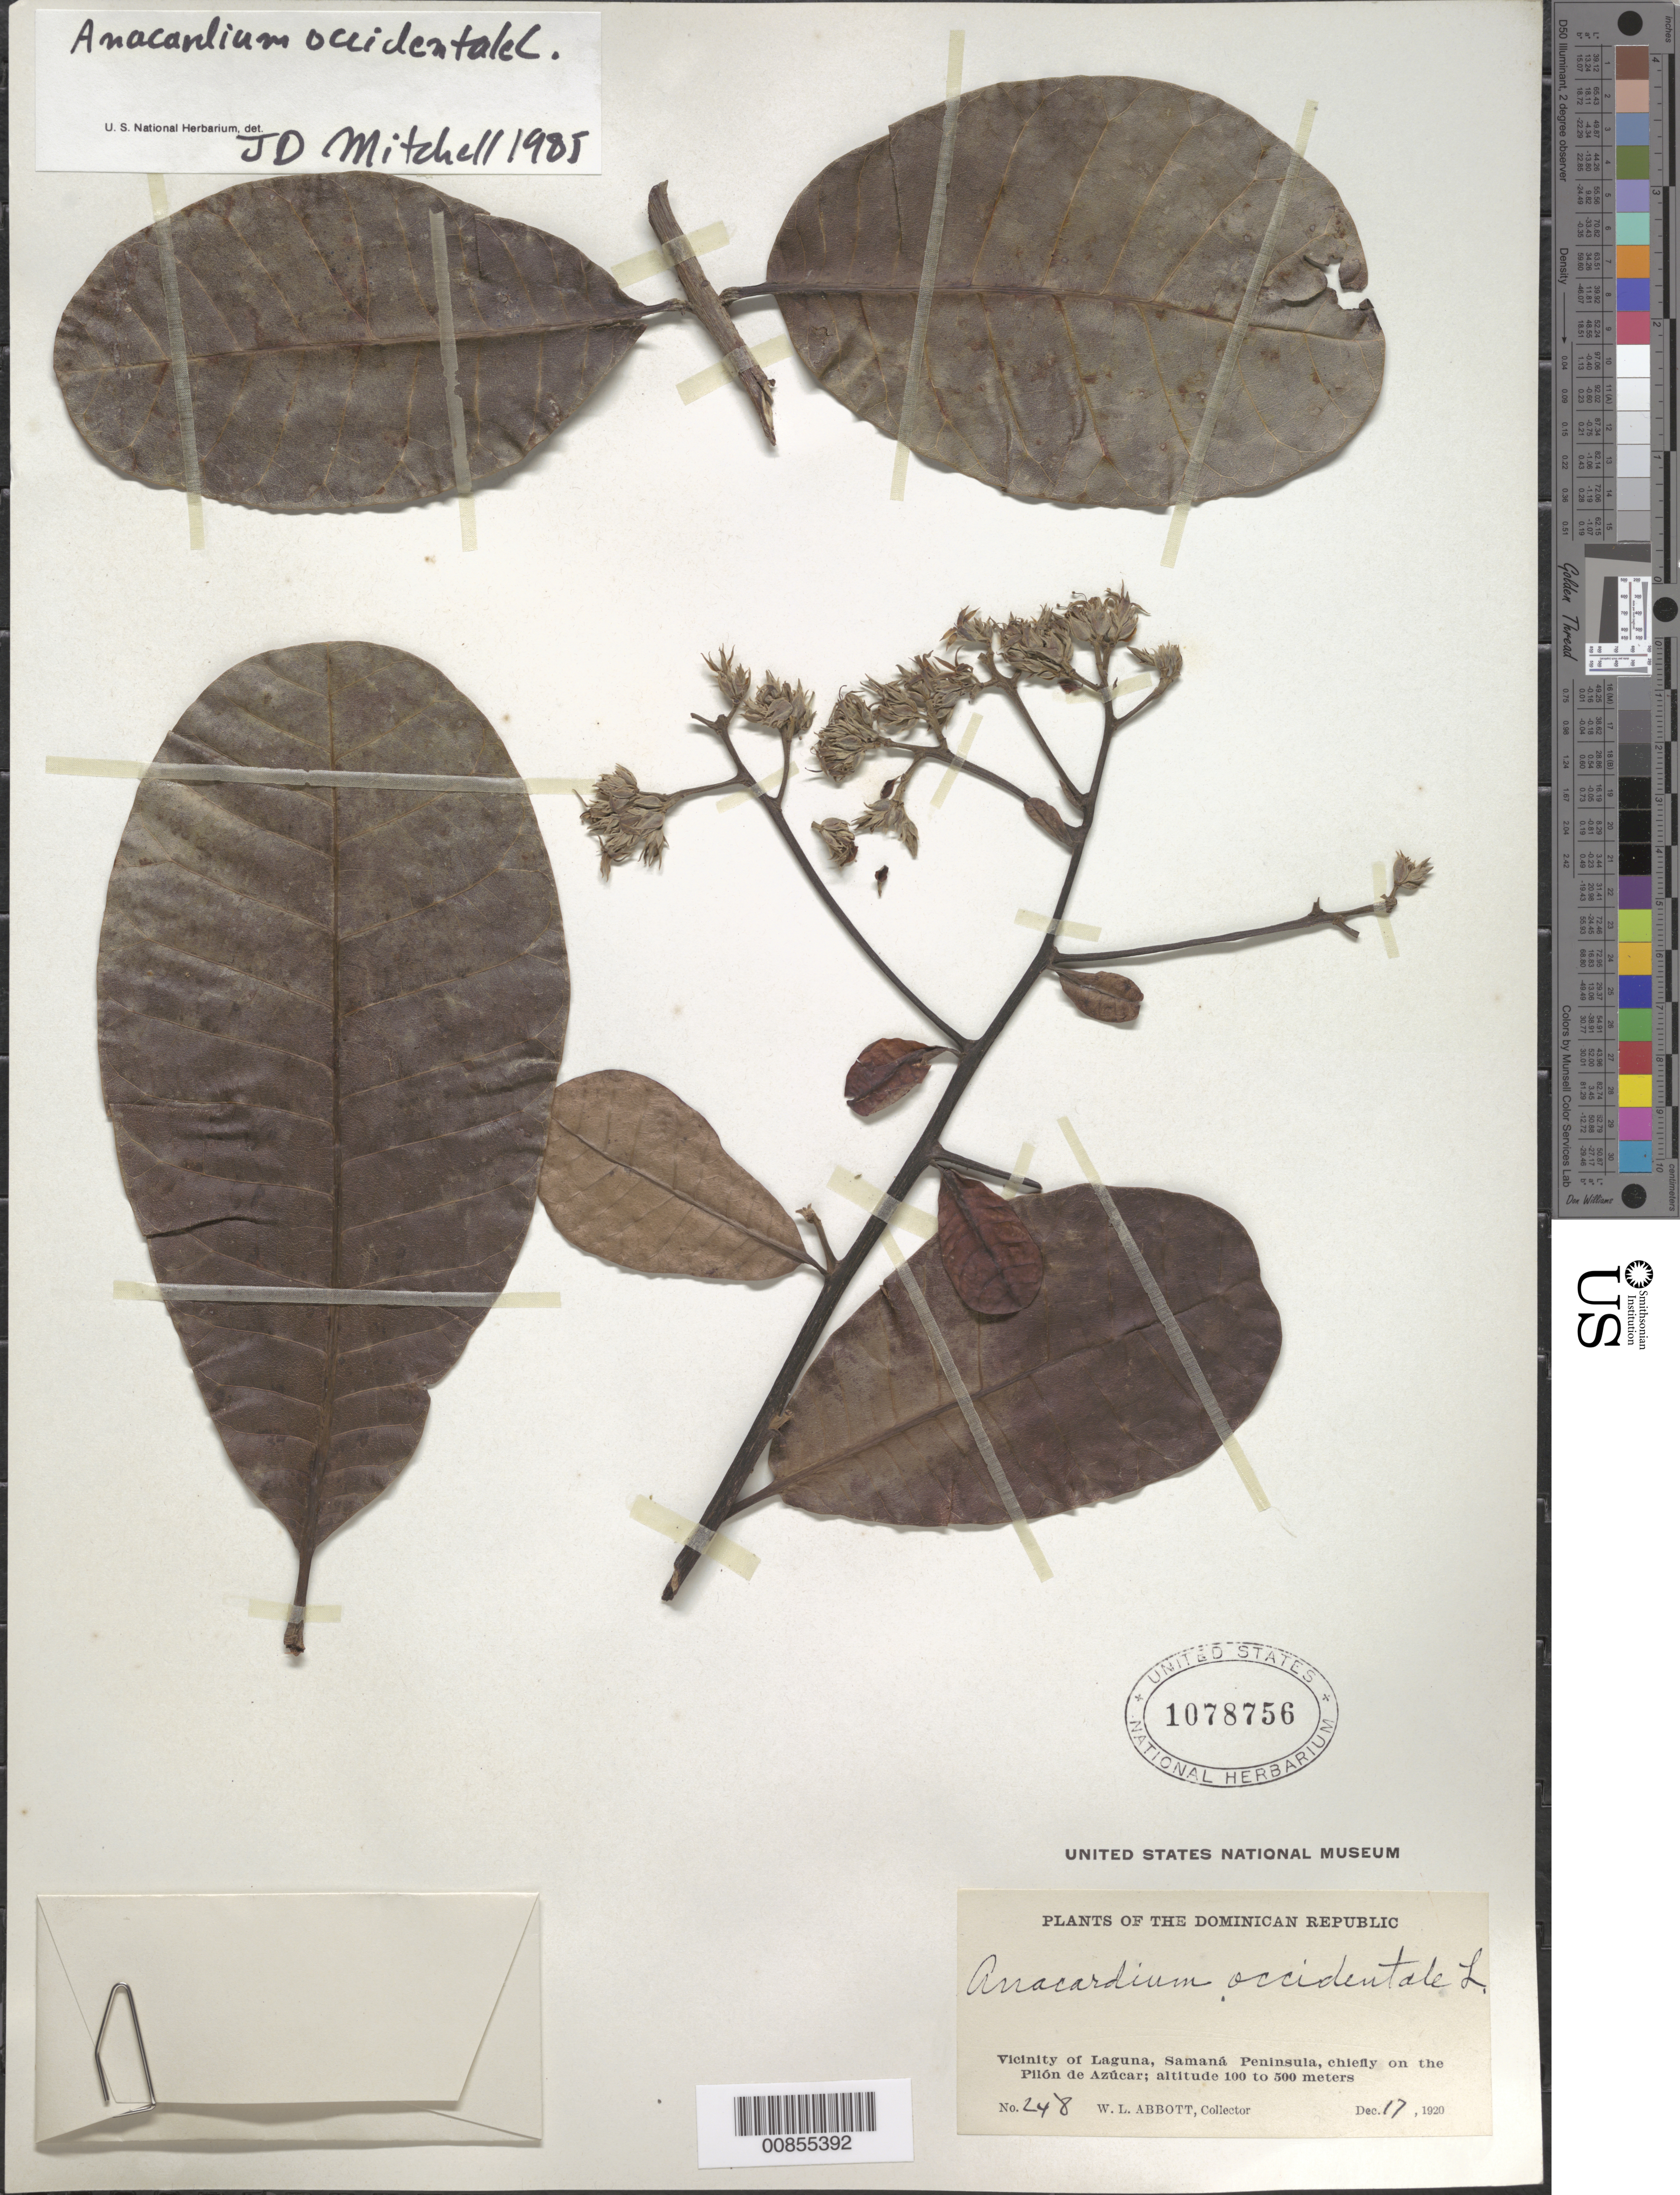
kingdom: Plantae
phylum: Tracheophyta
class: Magnoliopsida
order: Sapindales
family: Anacardiaceae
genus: Anacardium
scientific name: Anacardium occidentale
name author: L.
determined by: Mitchell, John D.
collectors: W. L. Abbott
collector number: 248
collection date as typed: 17 Dec 1920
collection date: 1920-12-17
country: Dominican Republic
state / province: Samana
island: Hispaniola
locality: Vicinity of Laguna, Samaná Peninsula, chiefly on the Pilón de Azúcar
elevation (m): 100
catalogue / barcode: US 1078756